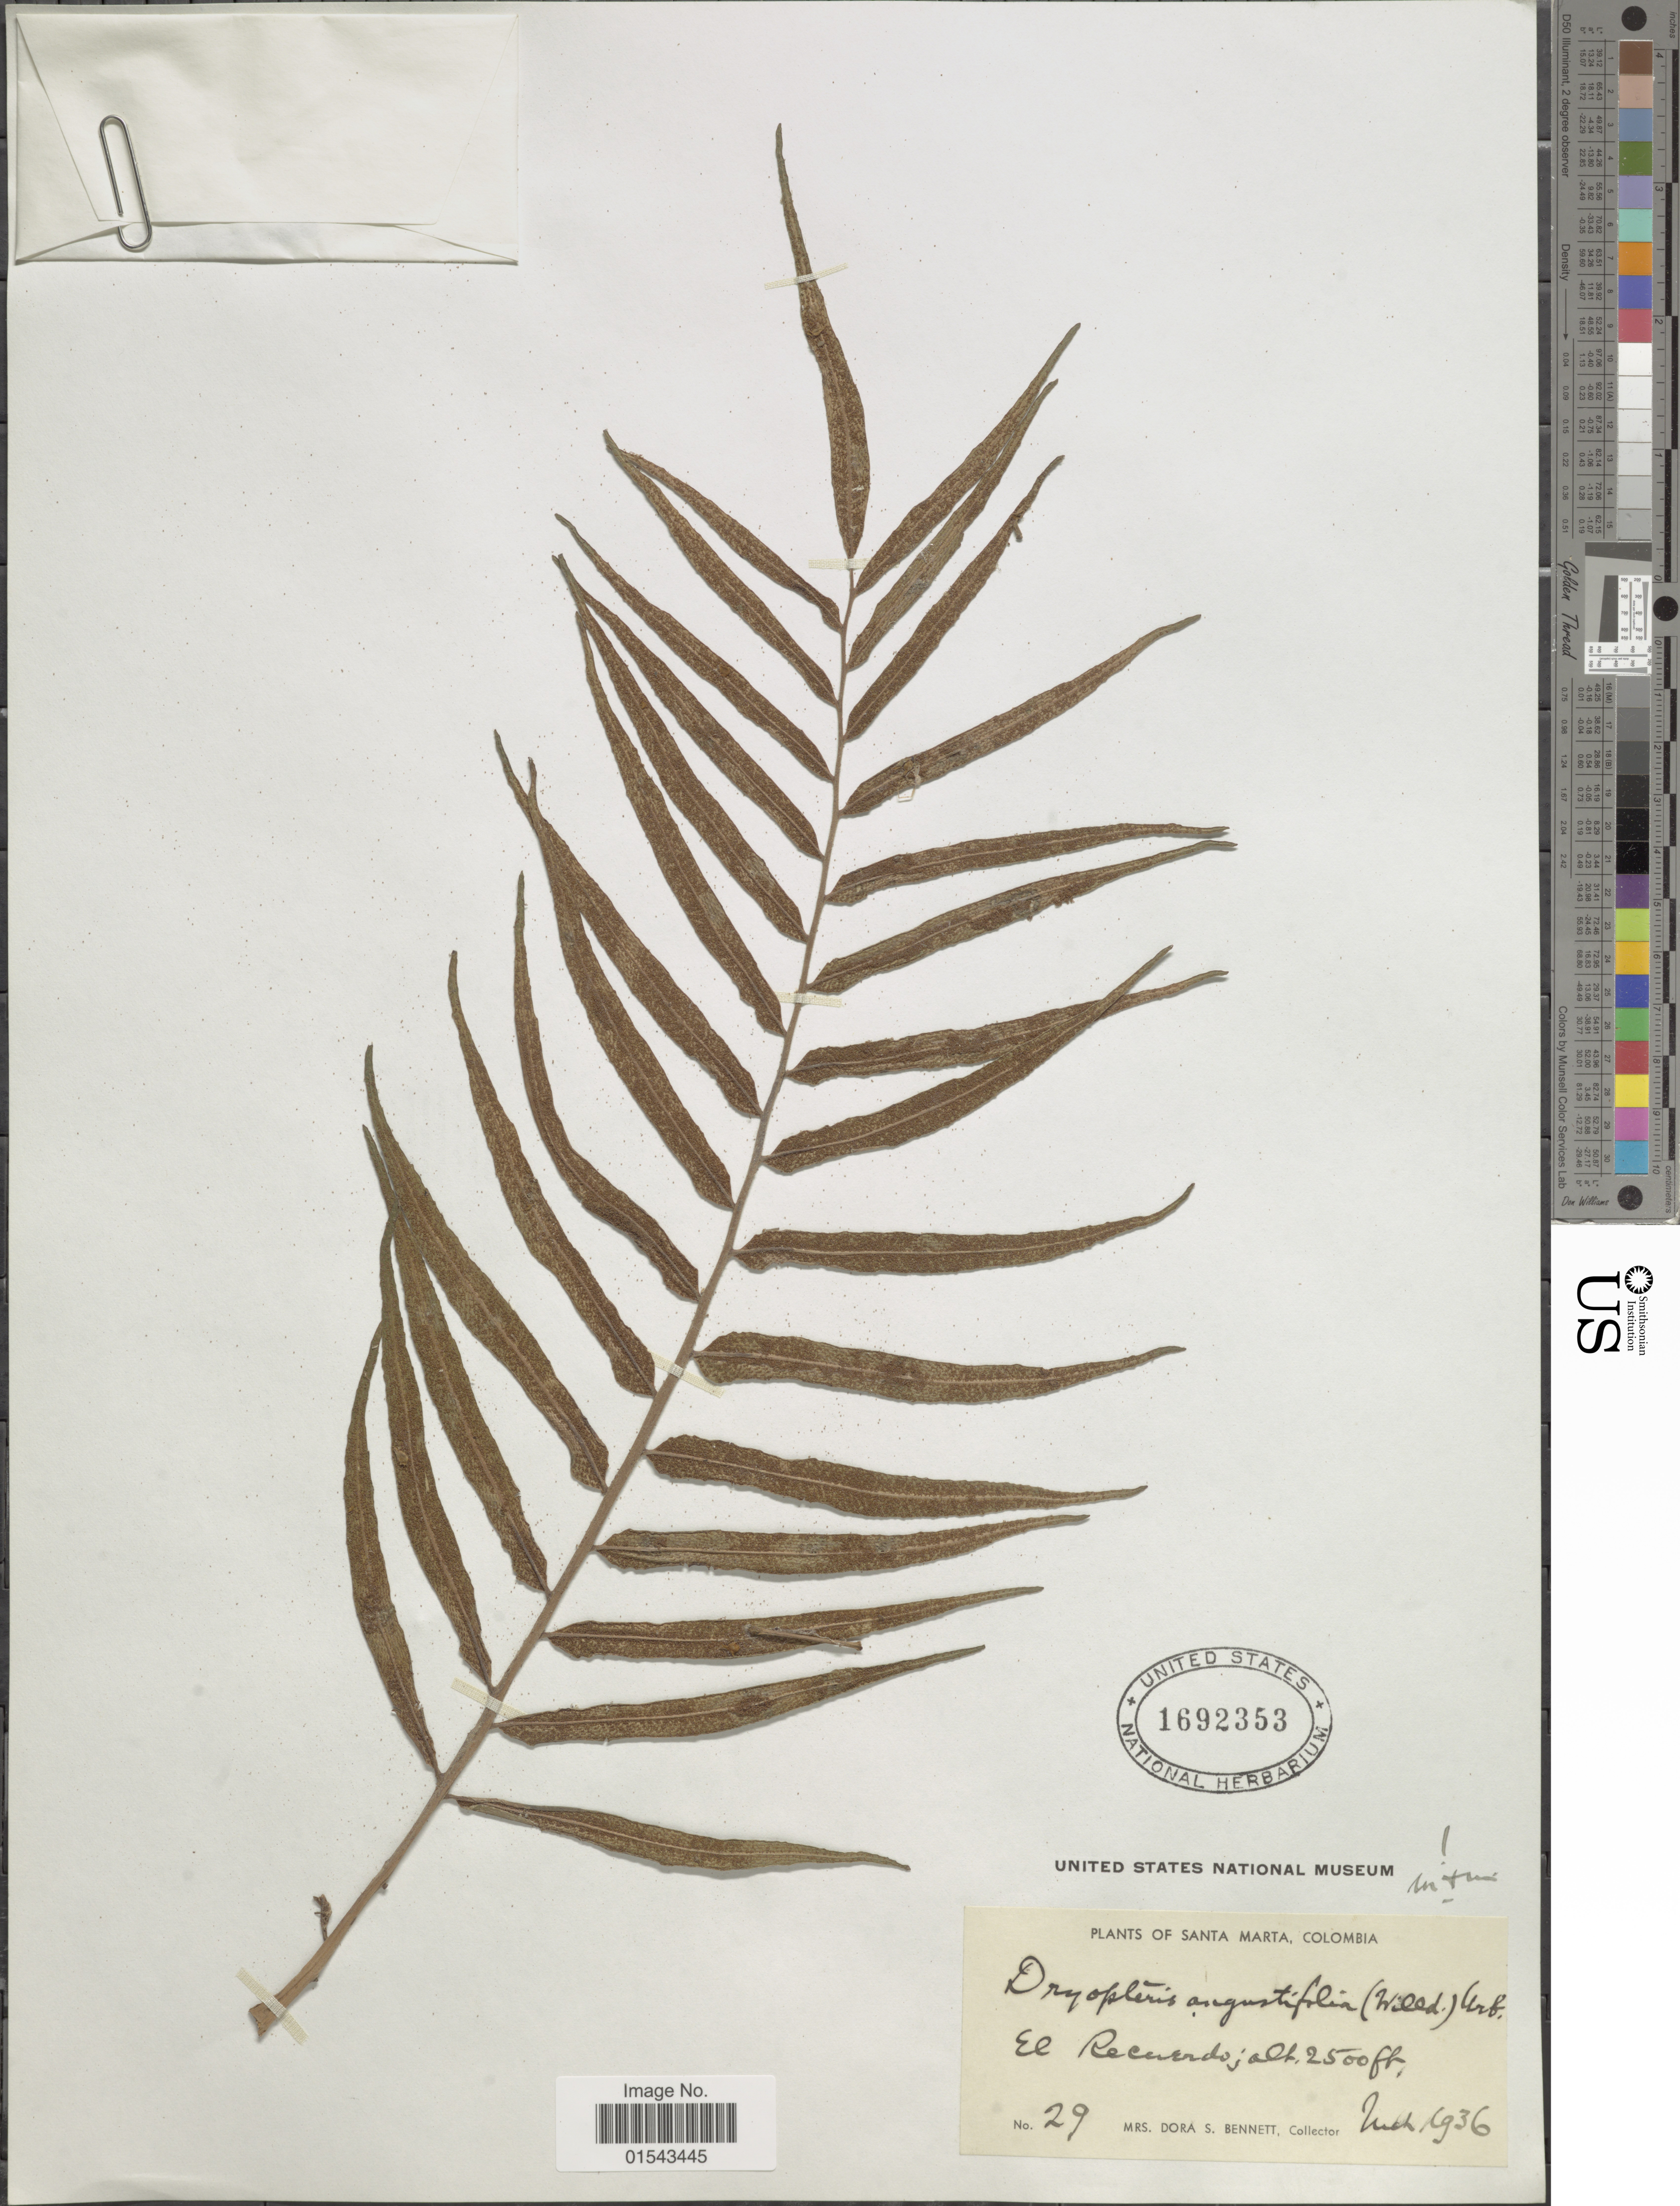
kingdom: Plantae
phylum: Tracheophyta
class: Polypodiopsida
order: Polypodiales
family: Thelypteridaceae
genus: Meniscium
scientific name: Meniscium angustifolium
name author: Willd.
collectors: D. Bennett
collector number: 29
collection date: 1936-03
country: Colombia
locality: Santa Marta. El Recuerdo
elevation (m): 762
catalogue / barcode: US 1692353